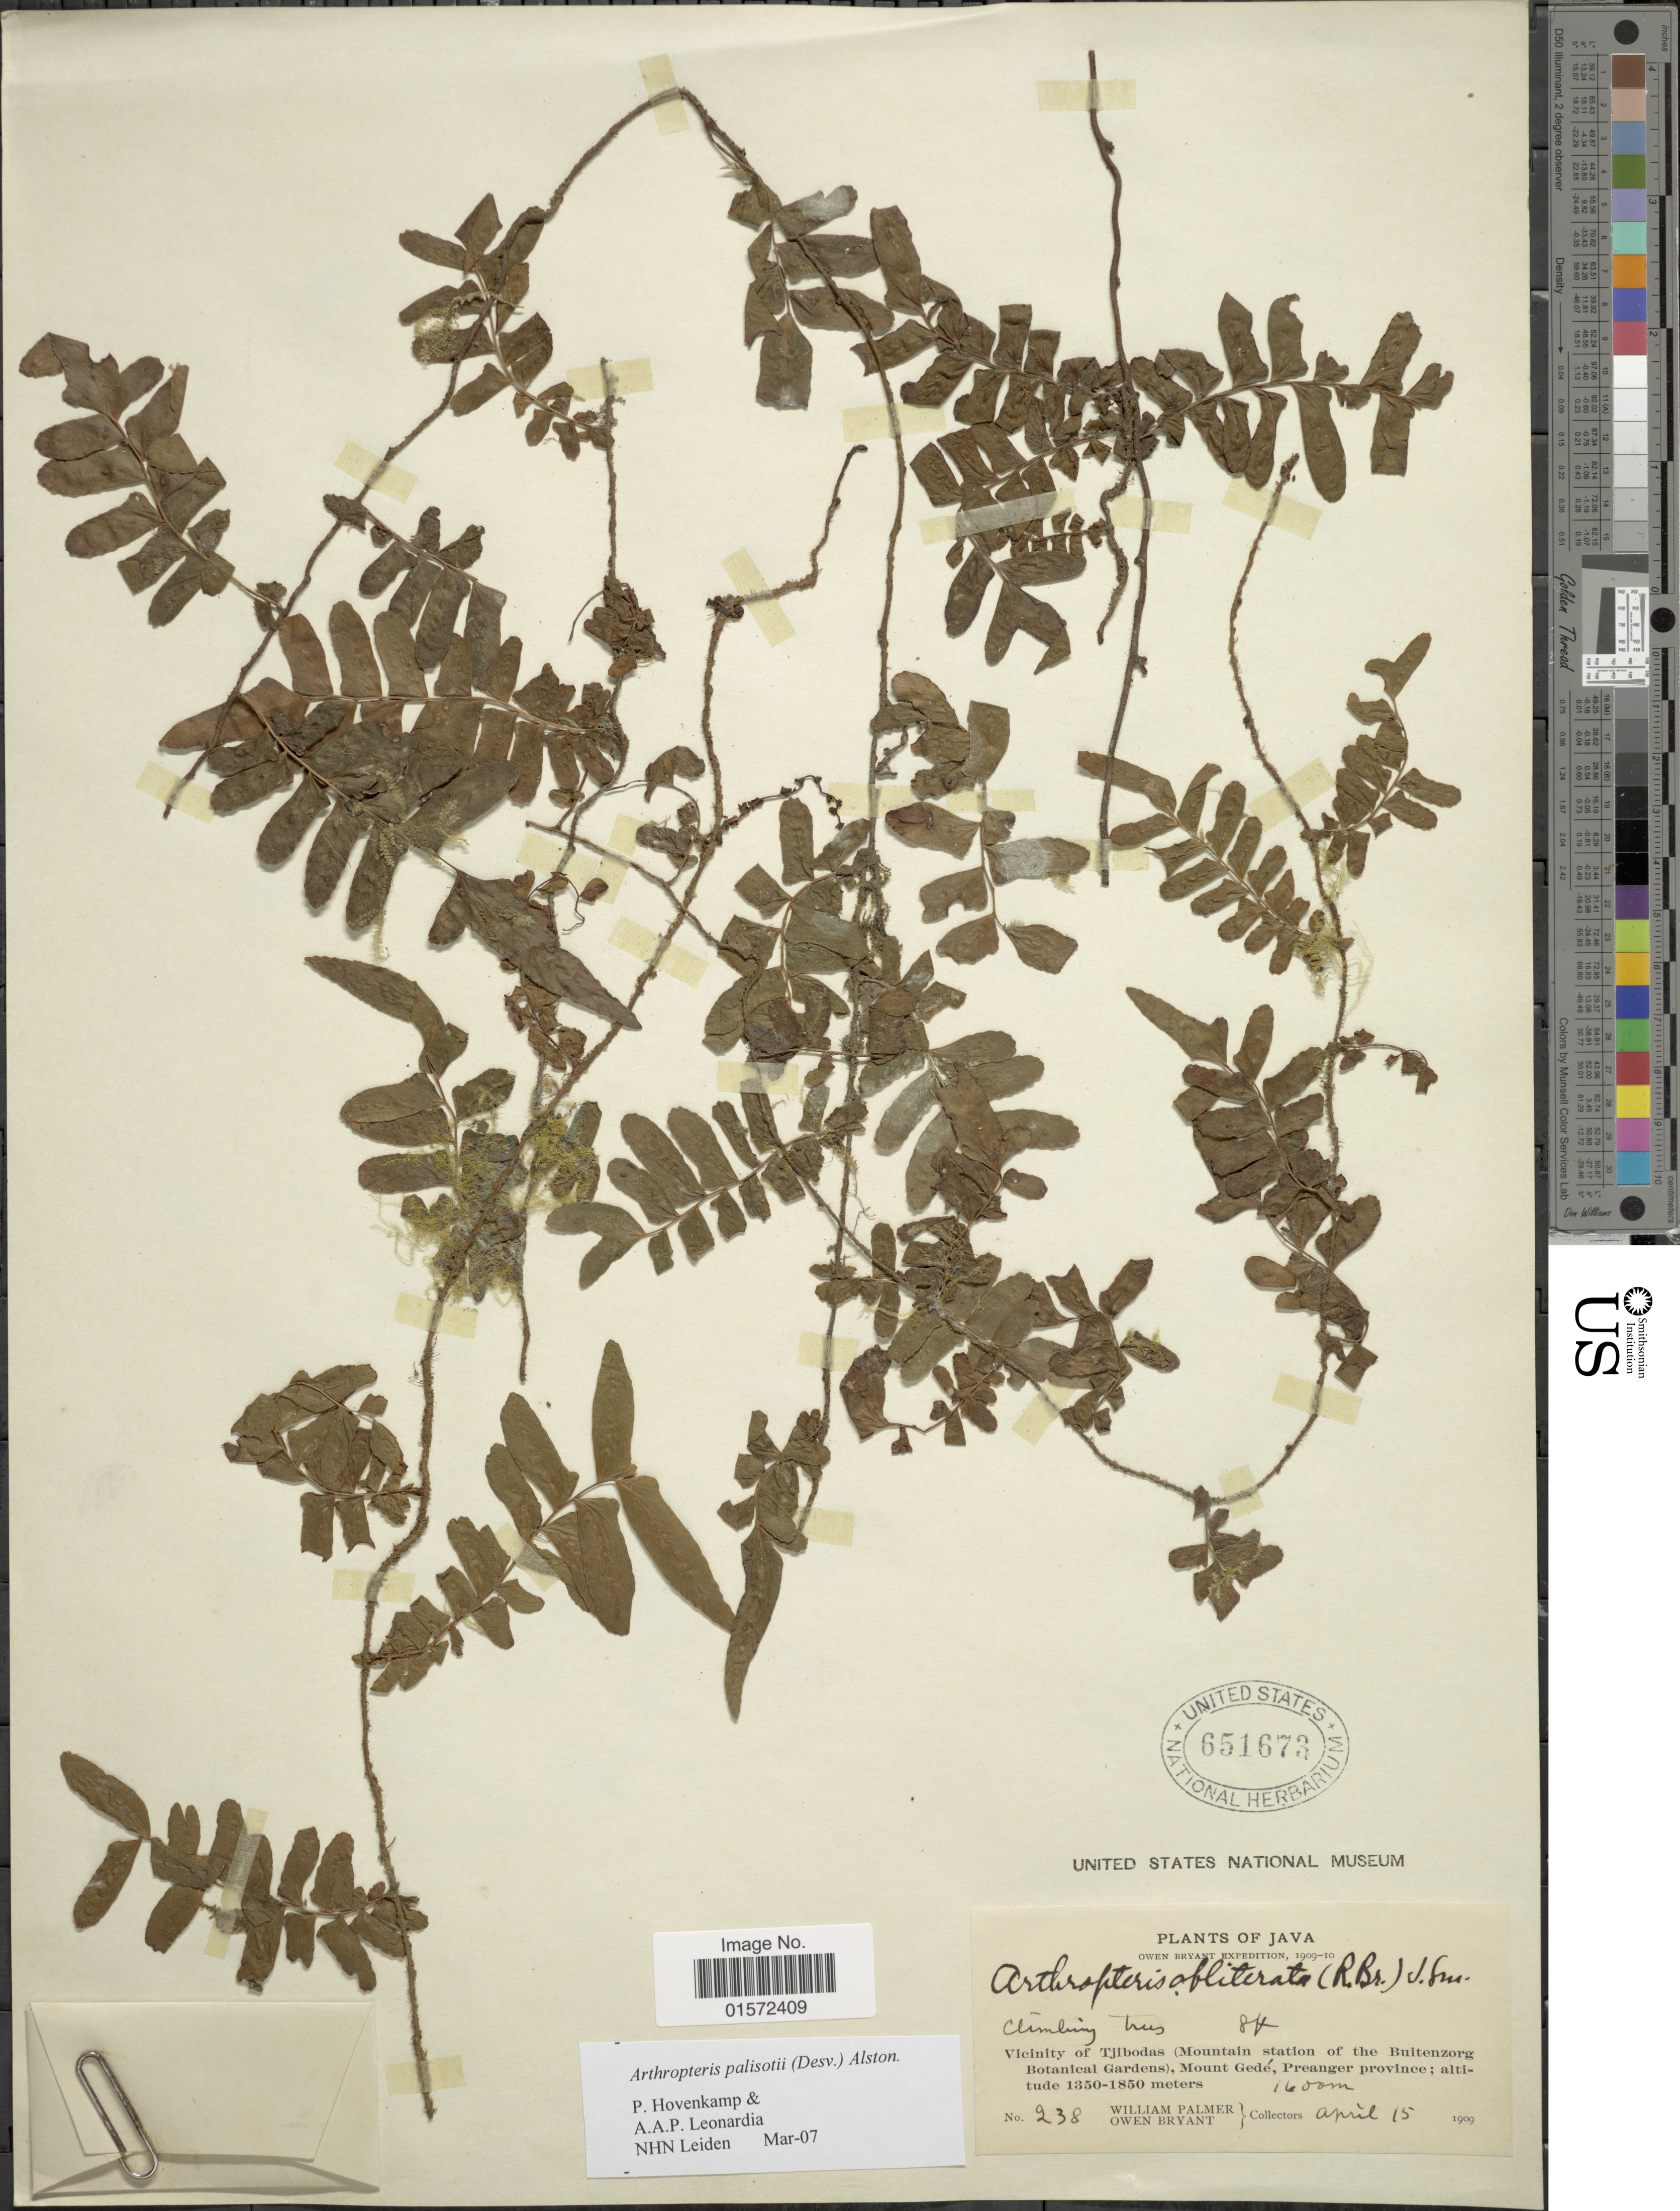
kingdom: Plantae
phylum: Tracheophyta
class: Polypodiopsida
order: Polypodiales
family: Tectariaceae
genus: Arthropteris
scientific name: Arthropteris palisotii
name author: (Desv.) Alston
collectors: W. Palmer & O. Bryant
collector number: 238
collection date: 1909-04-15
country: Indonesia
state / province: Java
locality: Vicinity of Tjibodas (mountain station of the Buitenzorg botanical gardens)Mount Gede, Preanger province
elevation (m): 1600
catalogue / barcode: US 651673